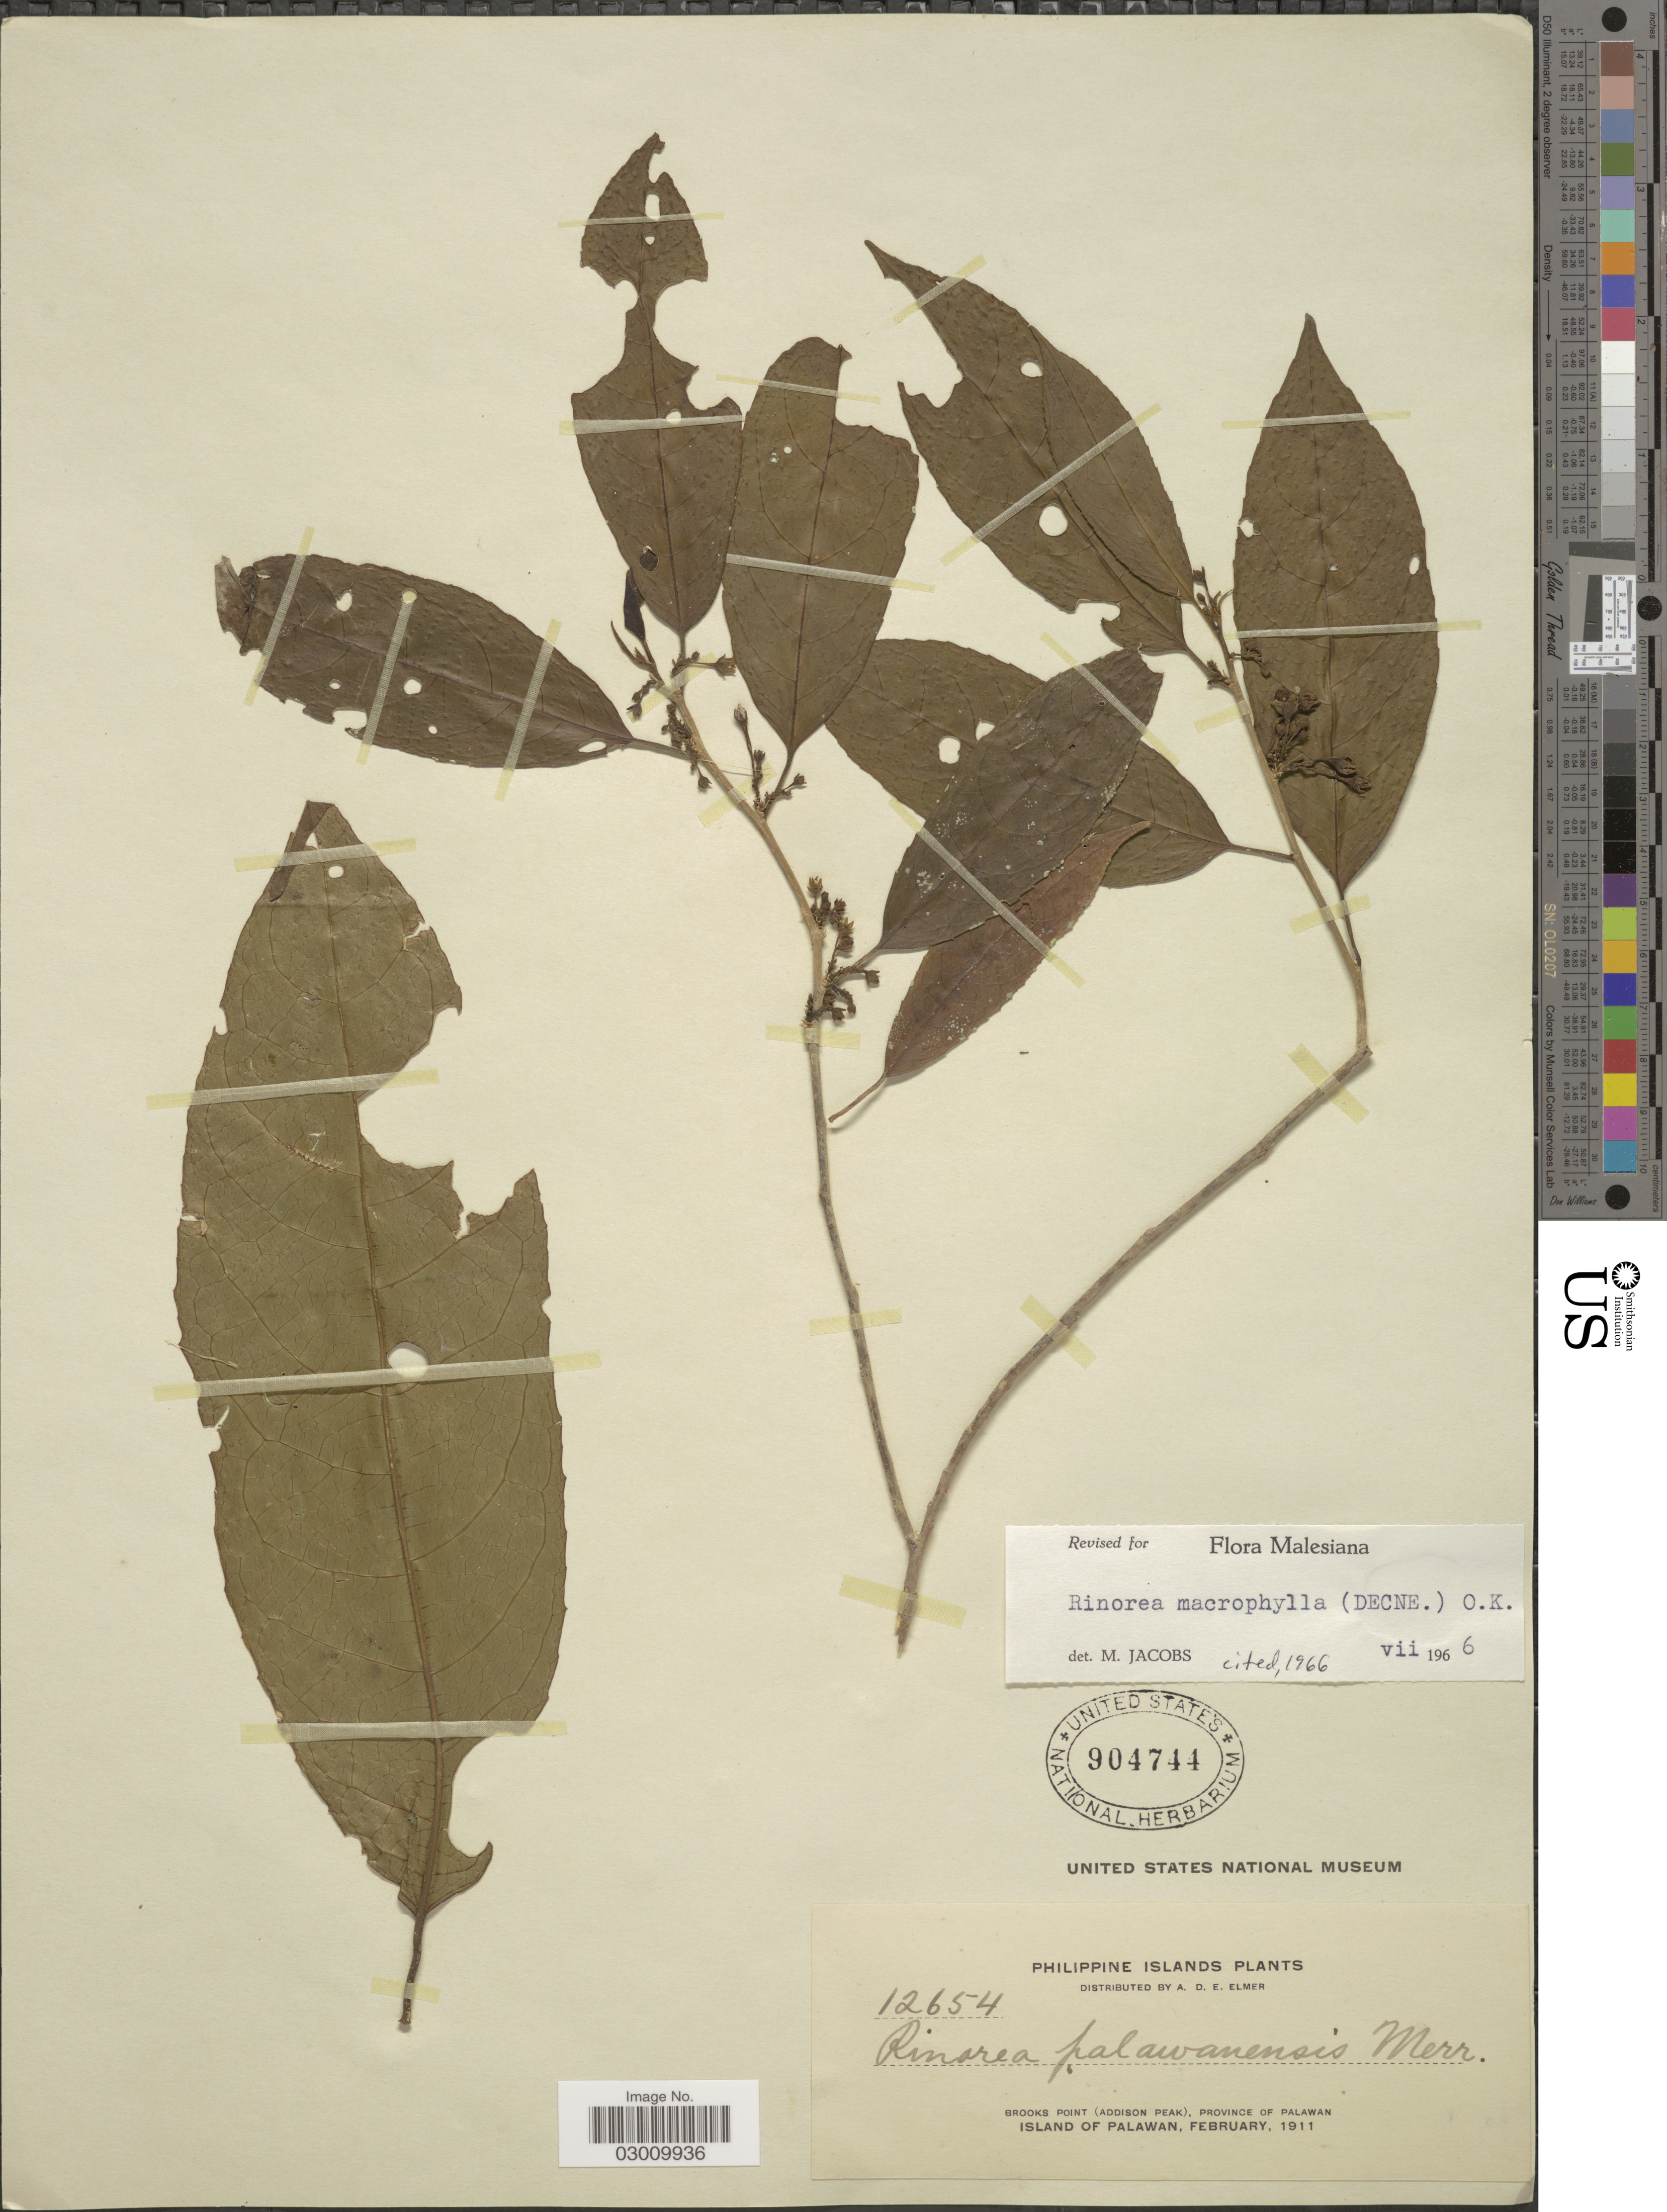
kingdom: Plantae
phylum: Tracheophyta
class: Magnoliopsida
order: Malpighiales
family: Violaceae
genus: Rinorea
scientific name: Rinorea macrophylla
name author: (Decne.) Kuntze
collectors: A. D. E. Elmer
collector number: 12654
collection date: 1911-02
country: Philippines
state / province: Mimaropa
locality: Brooks Point (Addison Peak), Province of Palawan. Island of Palawan.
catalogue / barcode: US 904744